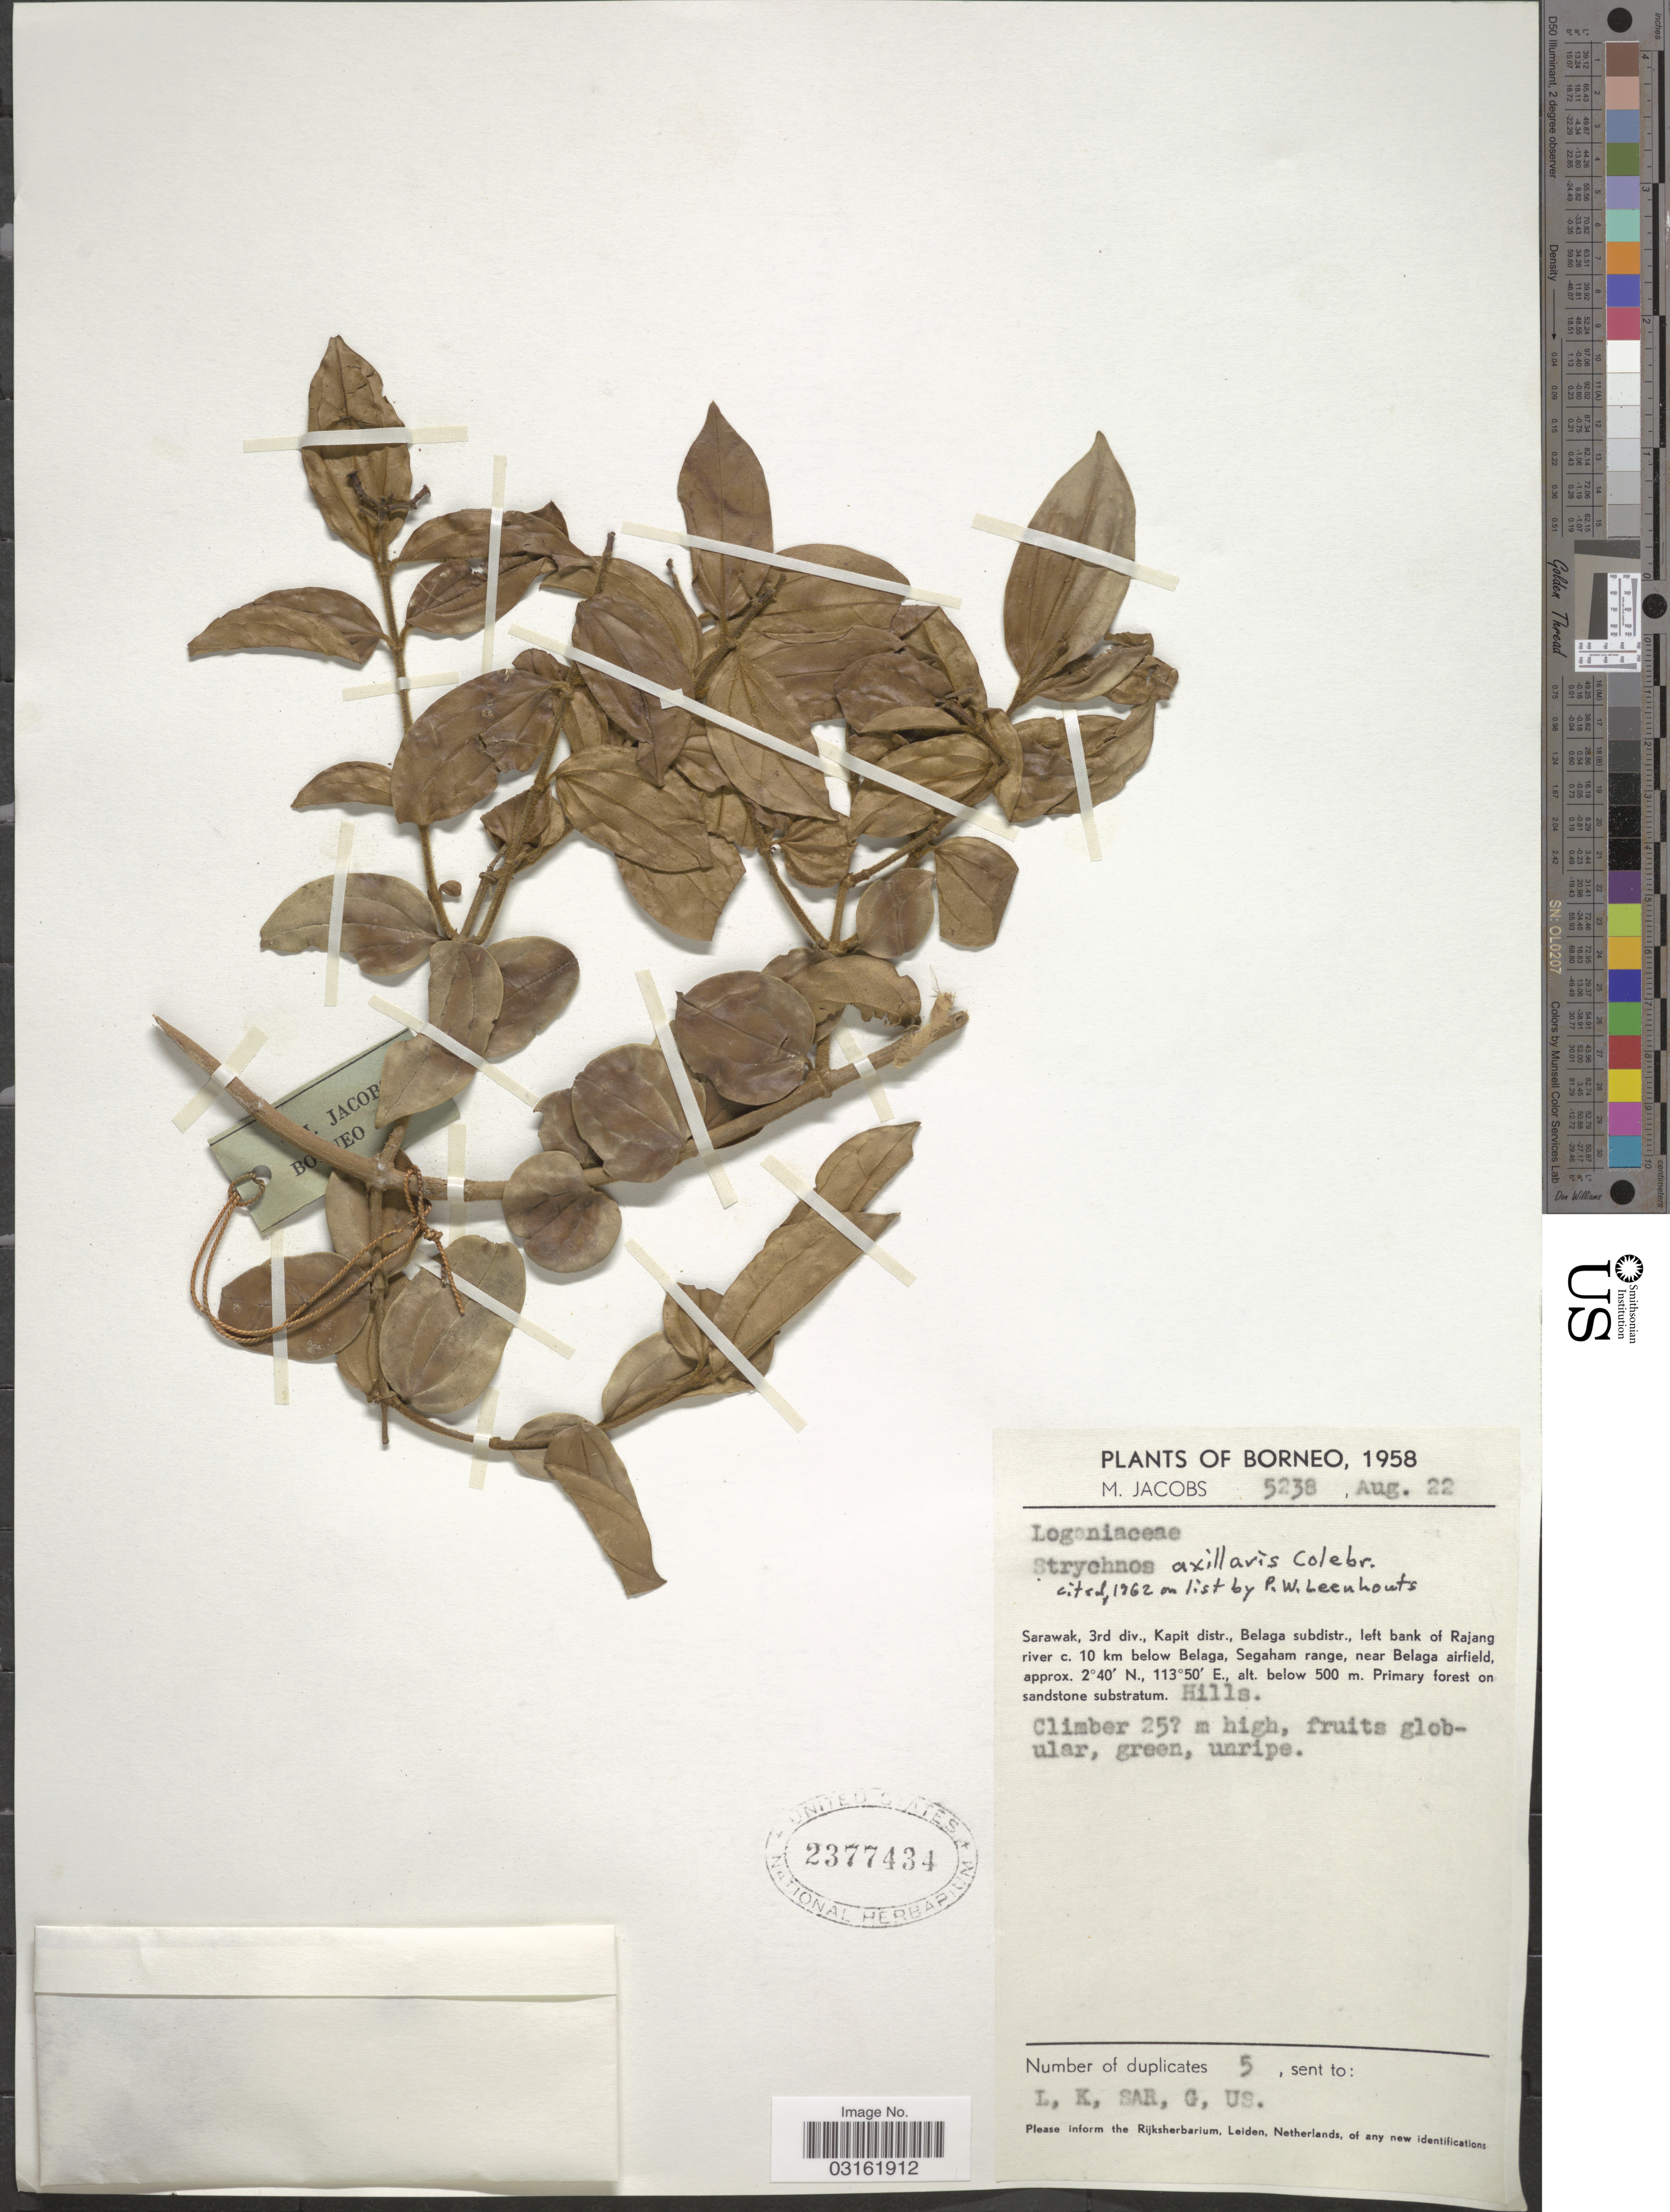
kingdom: Plantae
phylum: Tracheophyta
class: Magnoliopsida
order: Gentianales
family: Loganiaceae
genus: Strychnos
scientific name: Strychnos axillaris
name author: Colebr.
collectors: M. Jacobs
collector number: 5238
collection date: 1958-08-22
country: Malaysia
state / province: Sarawak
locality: Borneo. Sarawak, 3rd div., Kapit distr., Belaga subdistr., left bank of Rajang river c. 10 km below Belaga, Segaham range, near Belaga airfield.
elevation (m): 500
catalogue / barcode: US 2377434